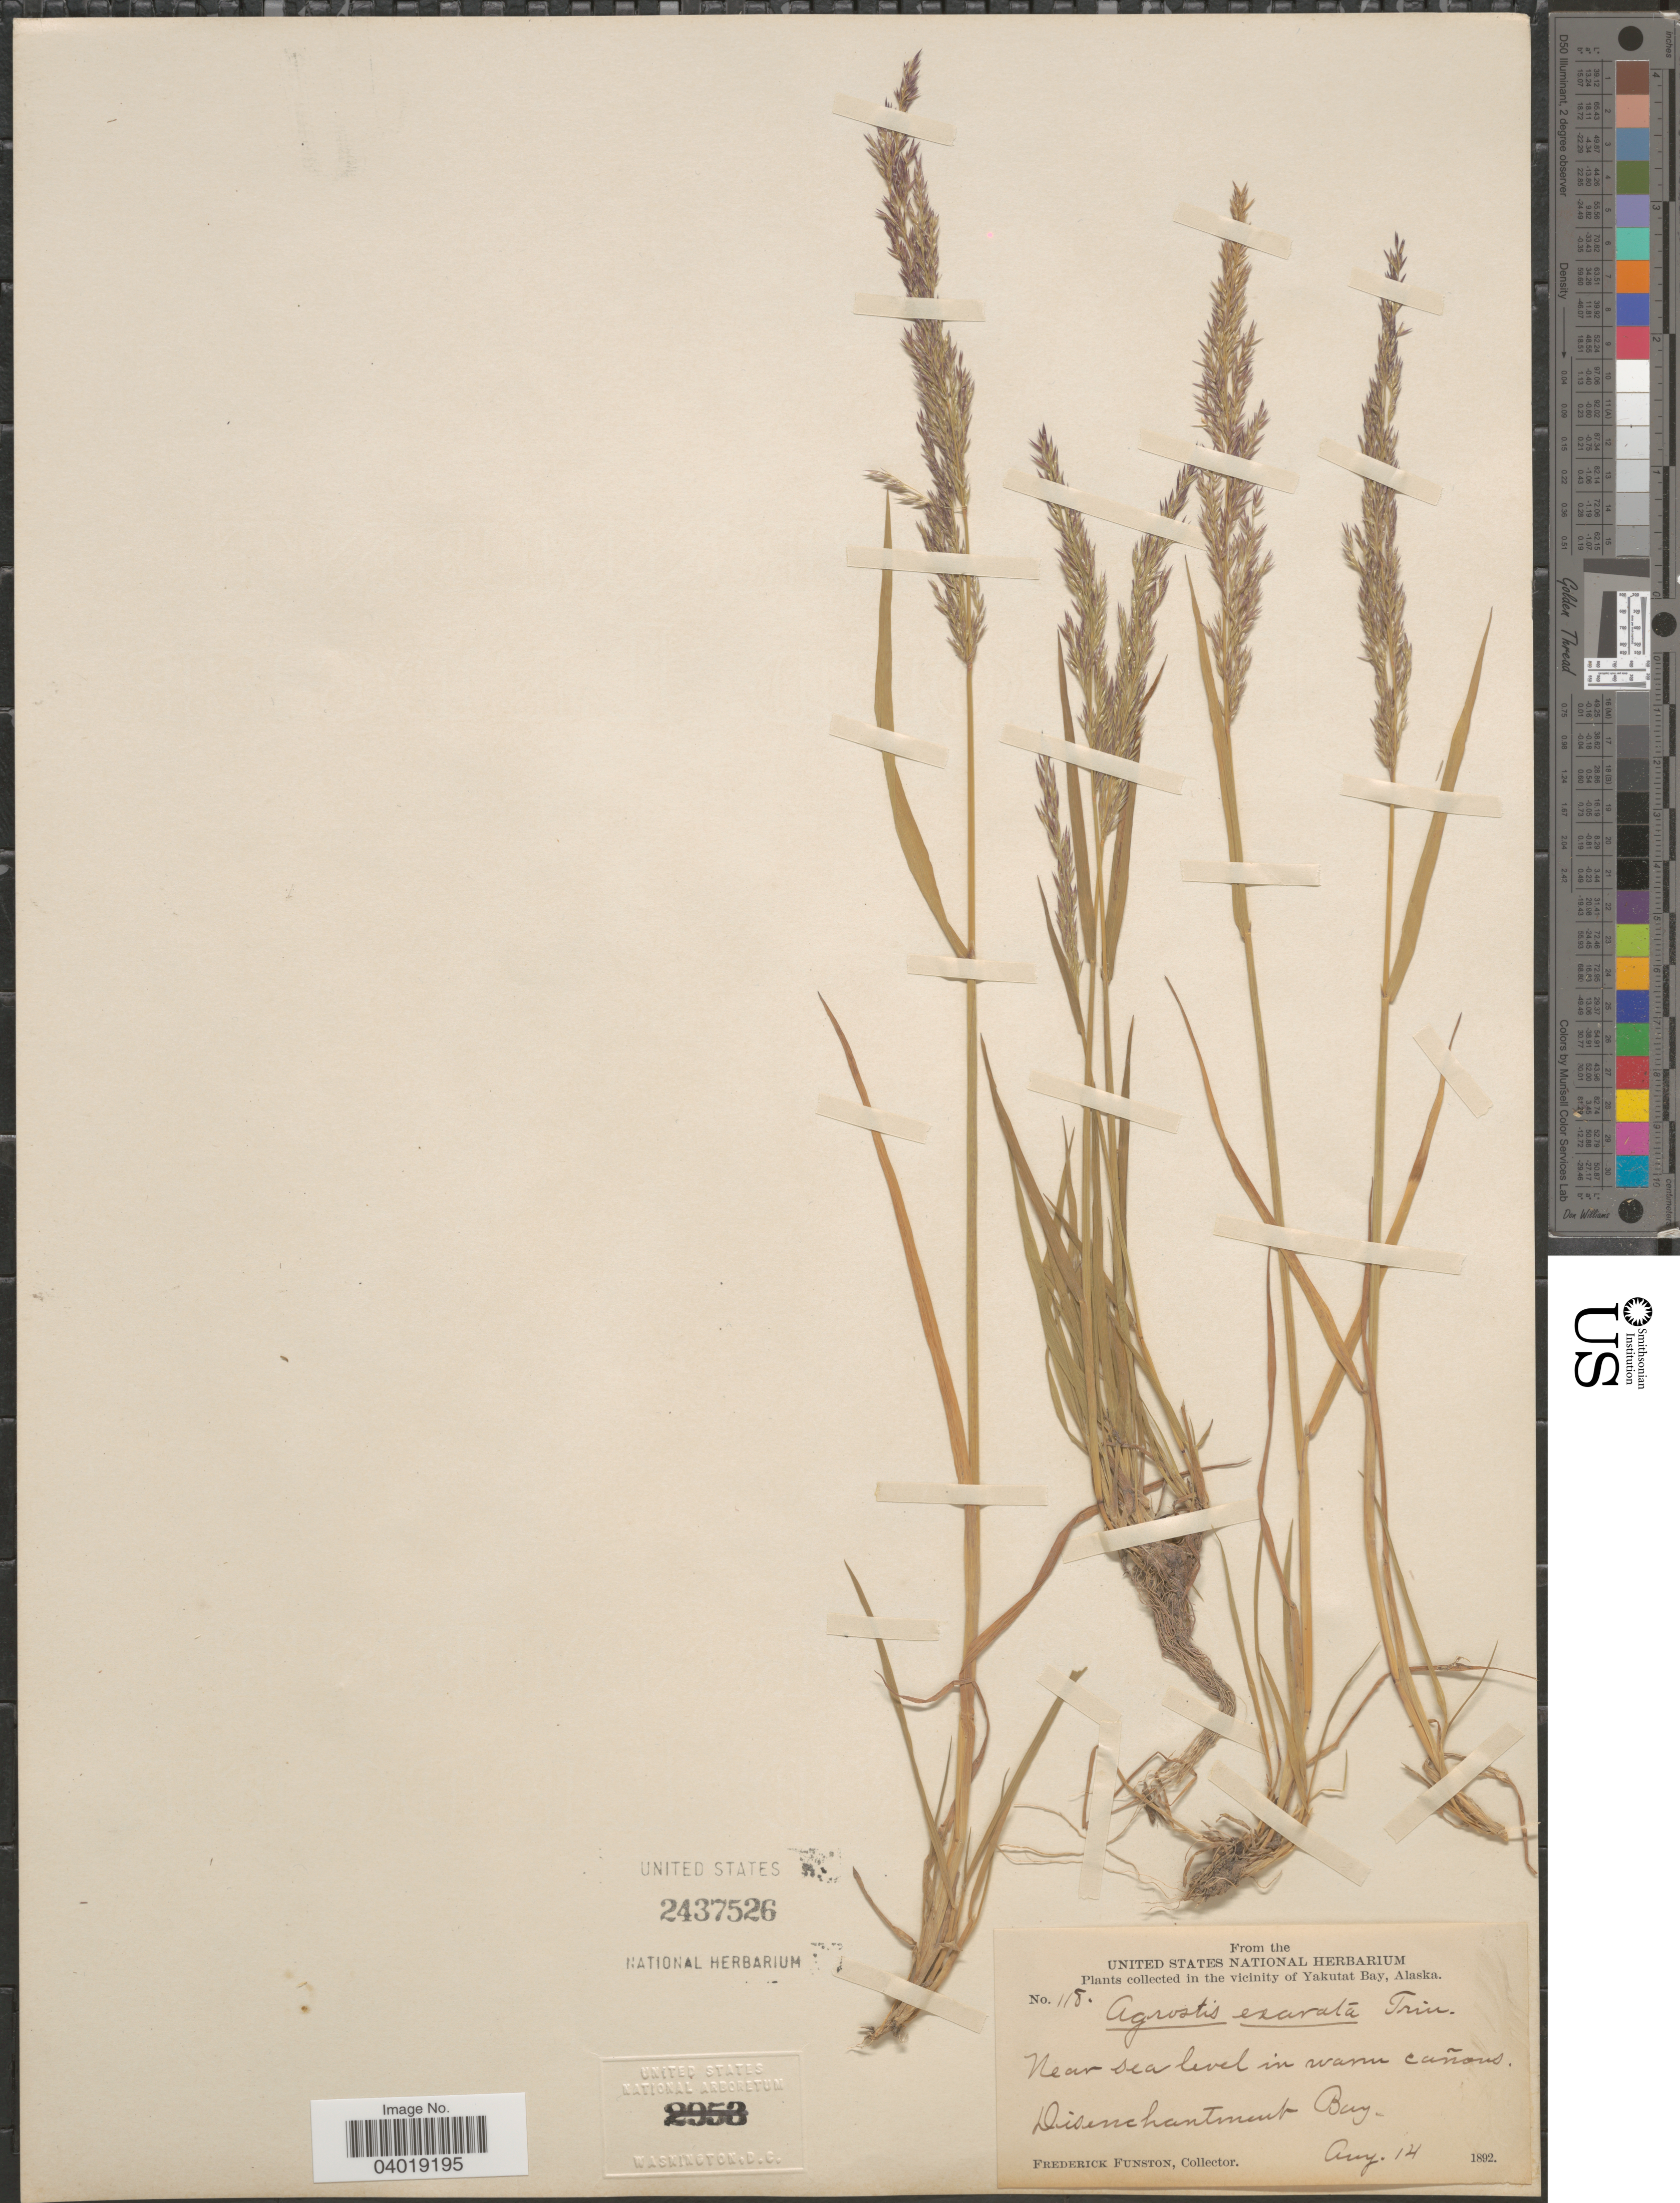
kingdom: Plantae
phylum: Tracheophyta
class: Liliopsida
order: Poales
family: Poaceae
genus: Agrostis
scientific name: Agrostis exarata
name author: Trin.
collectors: F. Funston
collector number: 118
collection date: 1892-08-14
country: United States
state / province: Alaska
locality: In the vicinity of Yakutat Bay. Disenchantment Bay.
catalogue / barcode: US 2437526